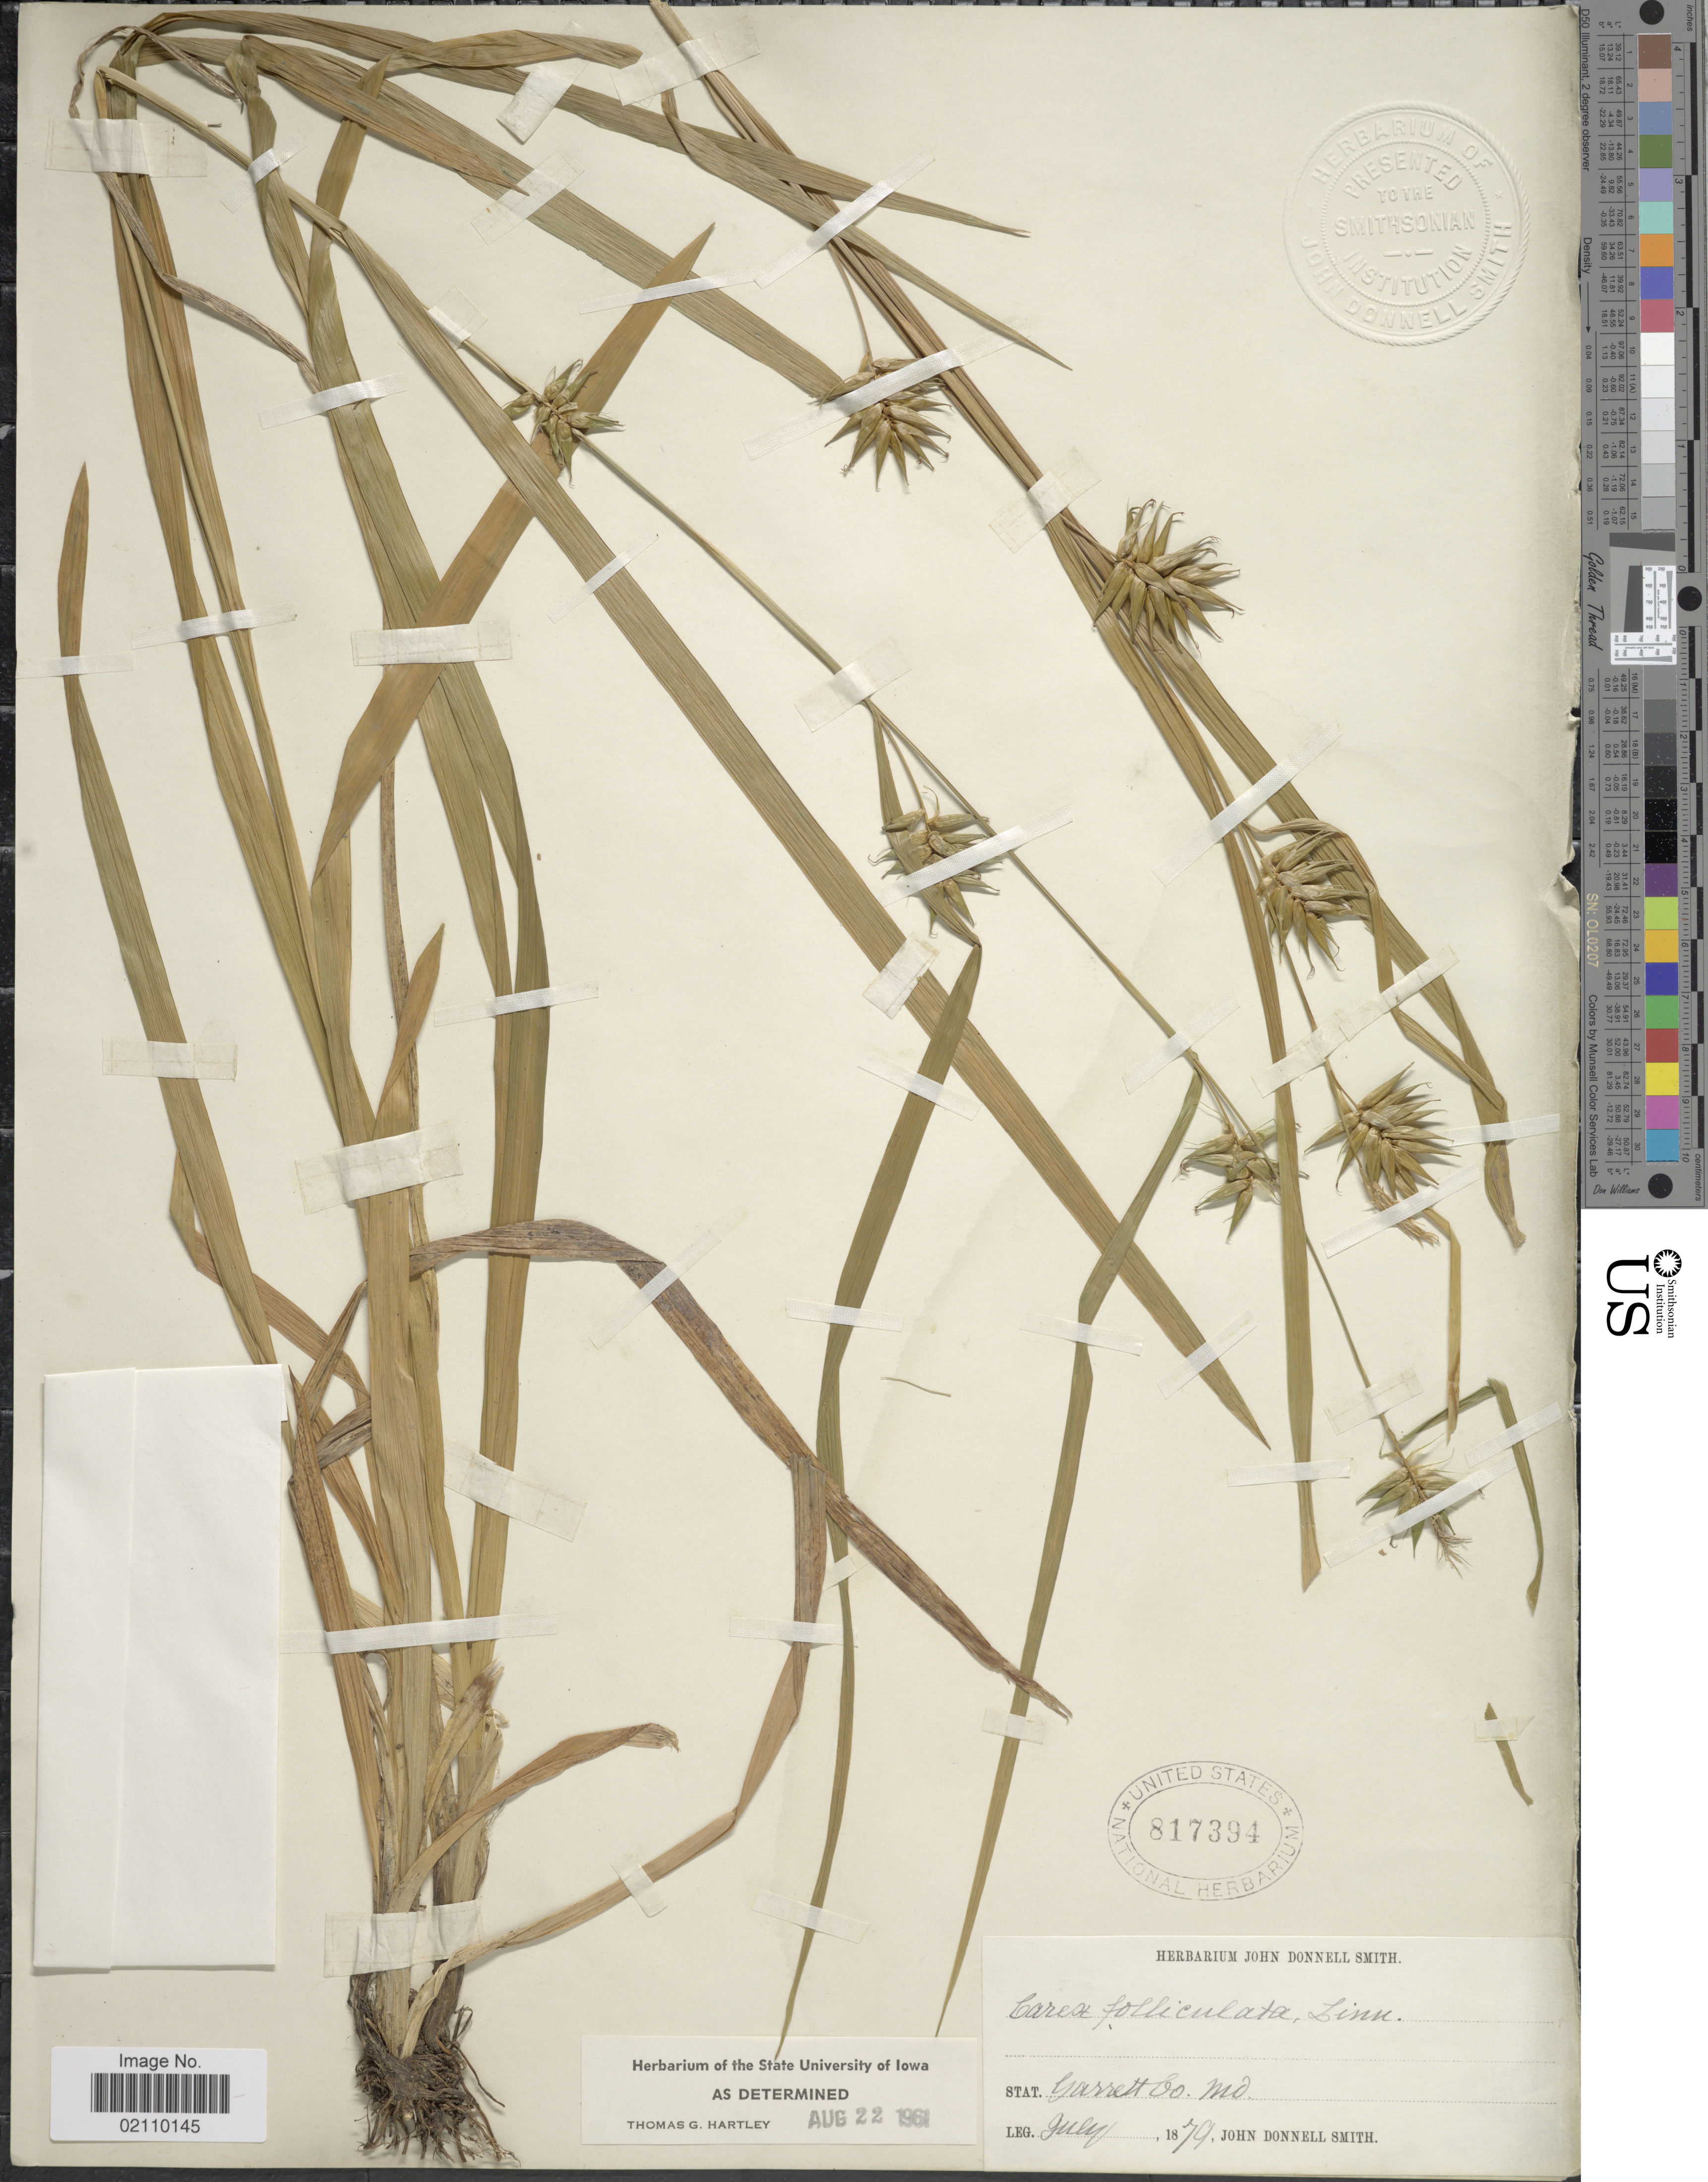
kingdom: Plantae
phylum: Tracheophyta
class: Liliopsida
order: Poales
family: Cyperaceae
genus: Carex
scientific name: Carex folliculata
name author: L.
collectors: J. Donnell Smith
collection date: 1879-07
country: United States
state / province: Maryland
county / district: Garrett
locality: Garrett Co.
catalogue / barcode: US 817394